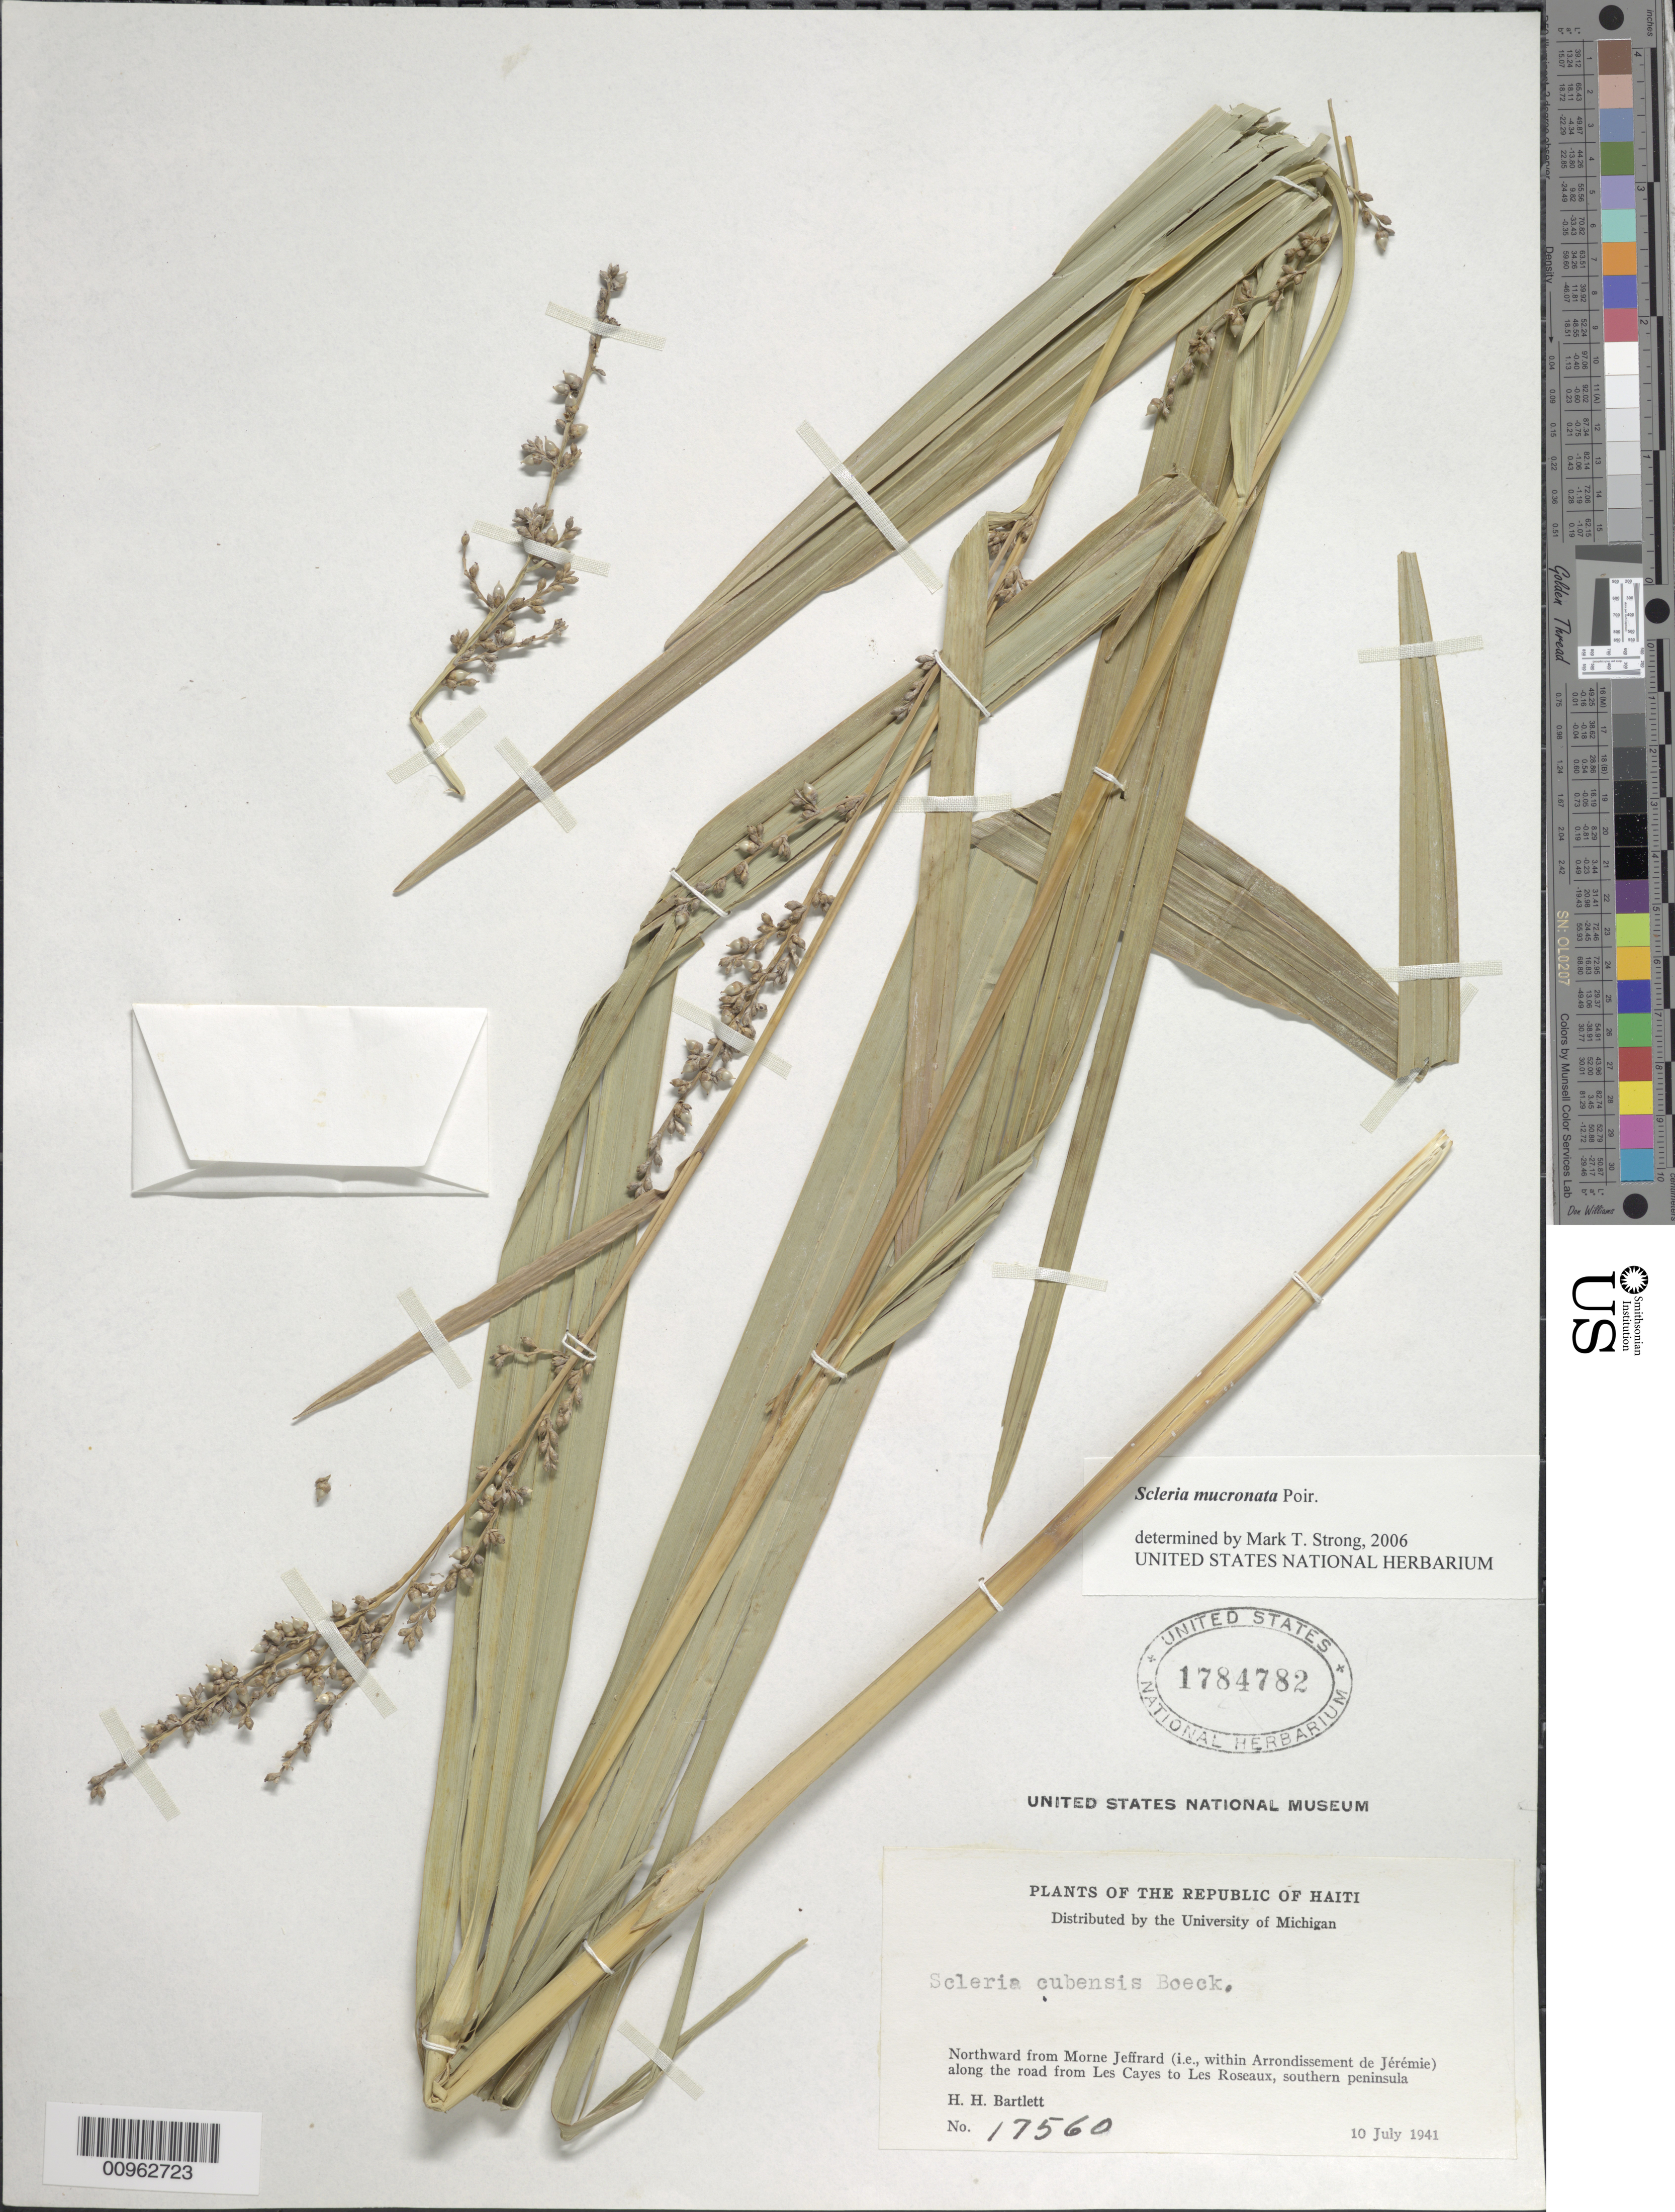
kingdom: Plantae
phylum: Tracheophyta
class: Liliopsida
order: Poales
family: Cyperaceae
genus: Scleria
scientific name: Scleria mucronata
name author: Poir.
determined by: Strong, M. T., (US), Smithsonian Institution - National Museum of Natural History (UNITED STATES)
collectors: H. H. Bartlett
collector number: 17560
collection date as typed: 10 Jul 1941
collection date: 1941-07-10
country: Haiti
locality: Northward from Morne Jeffrard (ie. within Arrondissement de Jérémie) along the road from Les Cayes to Les Roseaux, southern peninsula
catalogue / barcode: US 1784782